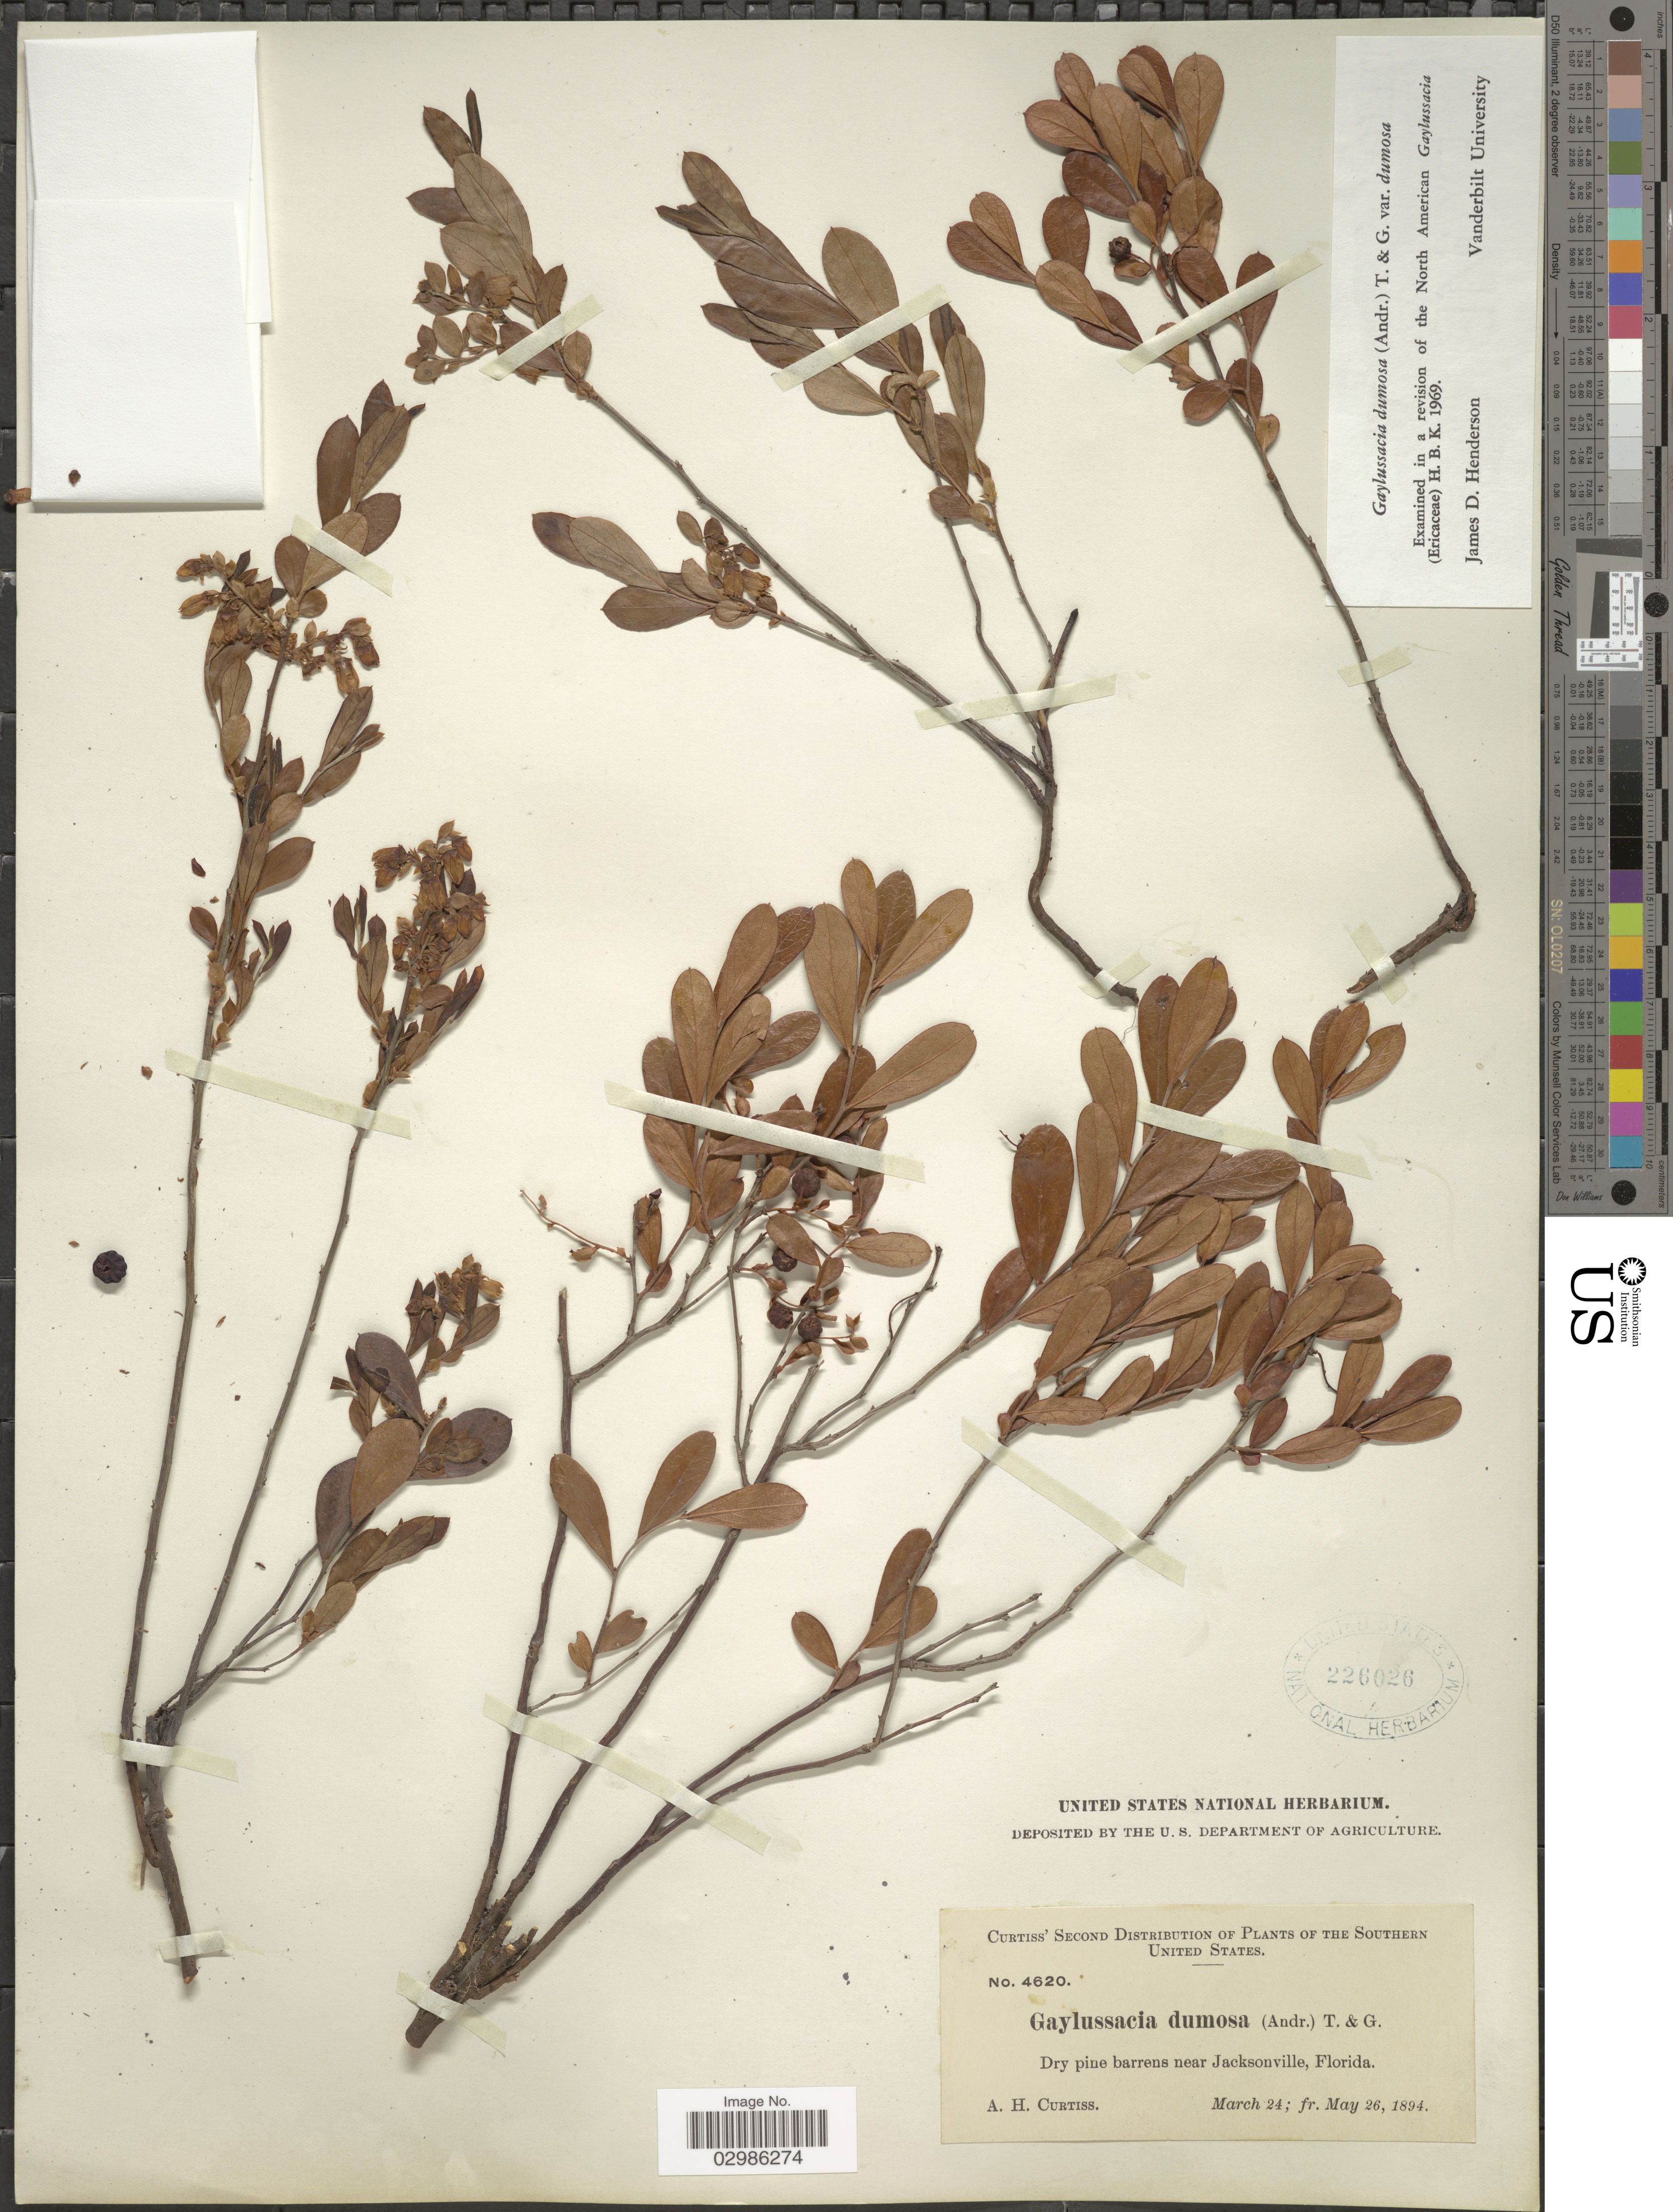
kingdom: Plantae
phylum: Tracheophyta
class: Magnoliopsida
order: Ericales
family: Ericaceae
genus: Gaylussacia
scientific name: Gaylussacia dumosa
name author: (Andrews) Torr. & A. Gray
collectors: A. H. Curtiss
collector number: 4620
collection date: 1894-03-24/1894-05-26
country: United States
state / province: Florida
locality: The Southern United States, Dry pine barrens near Jacksonville.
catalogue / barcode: US 226026